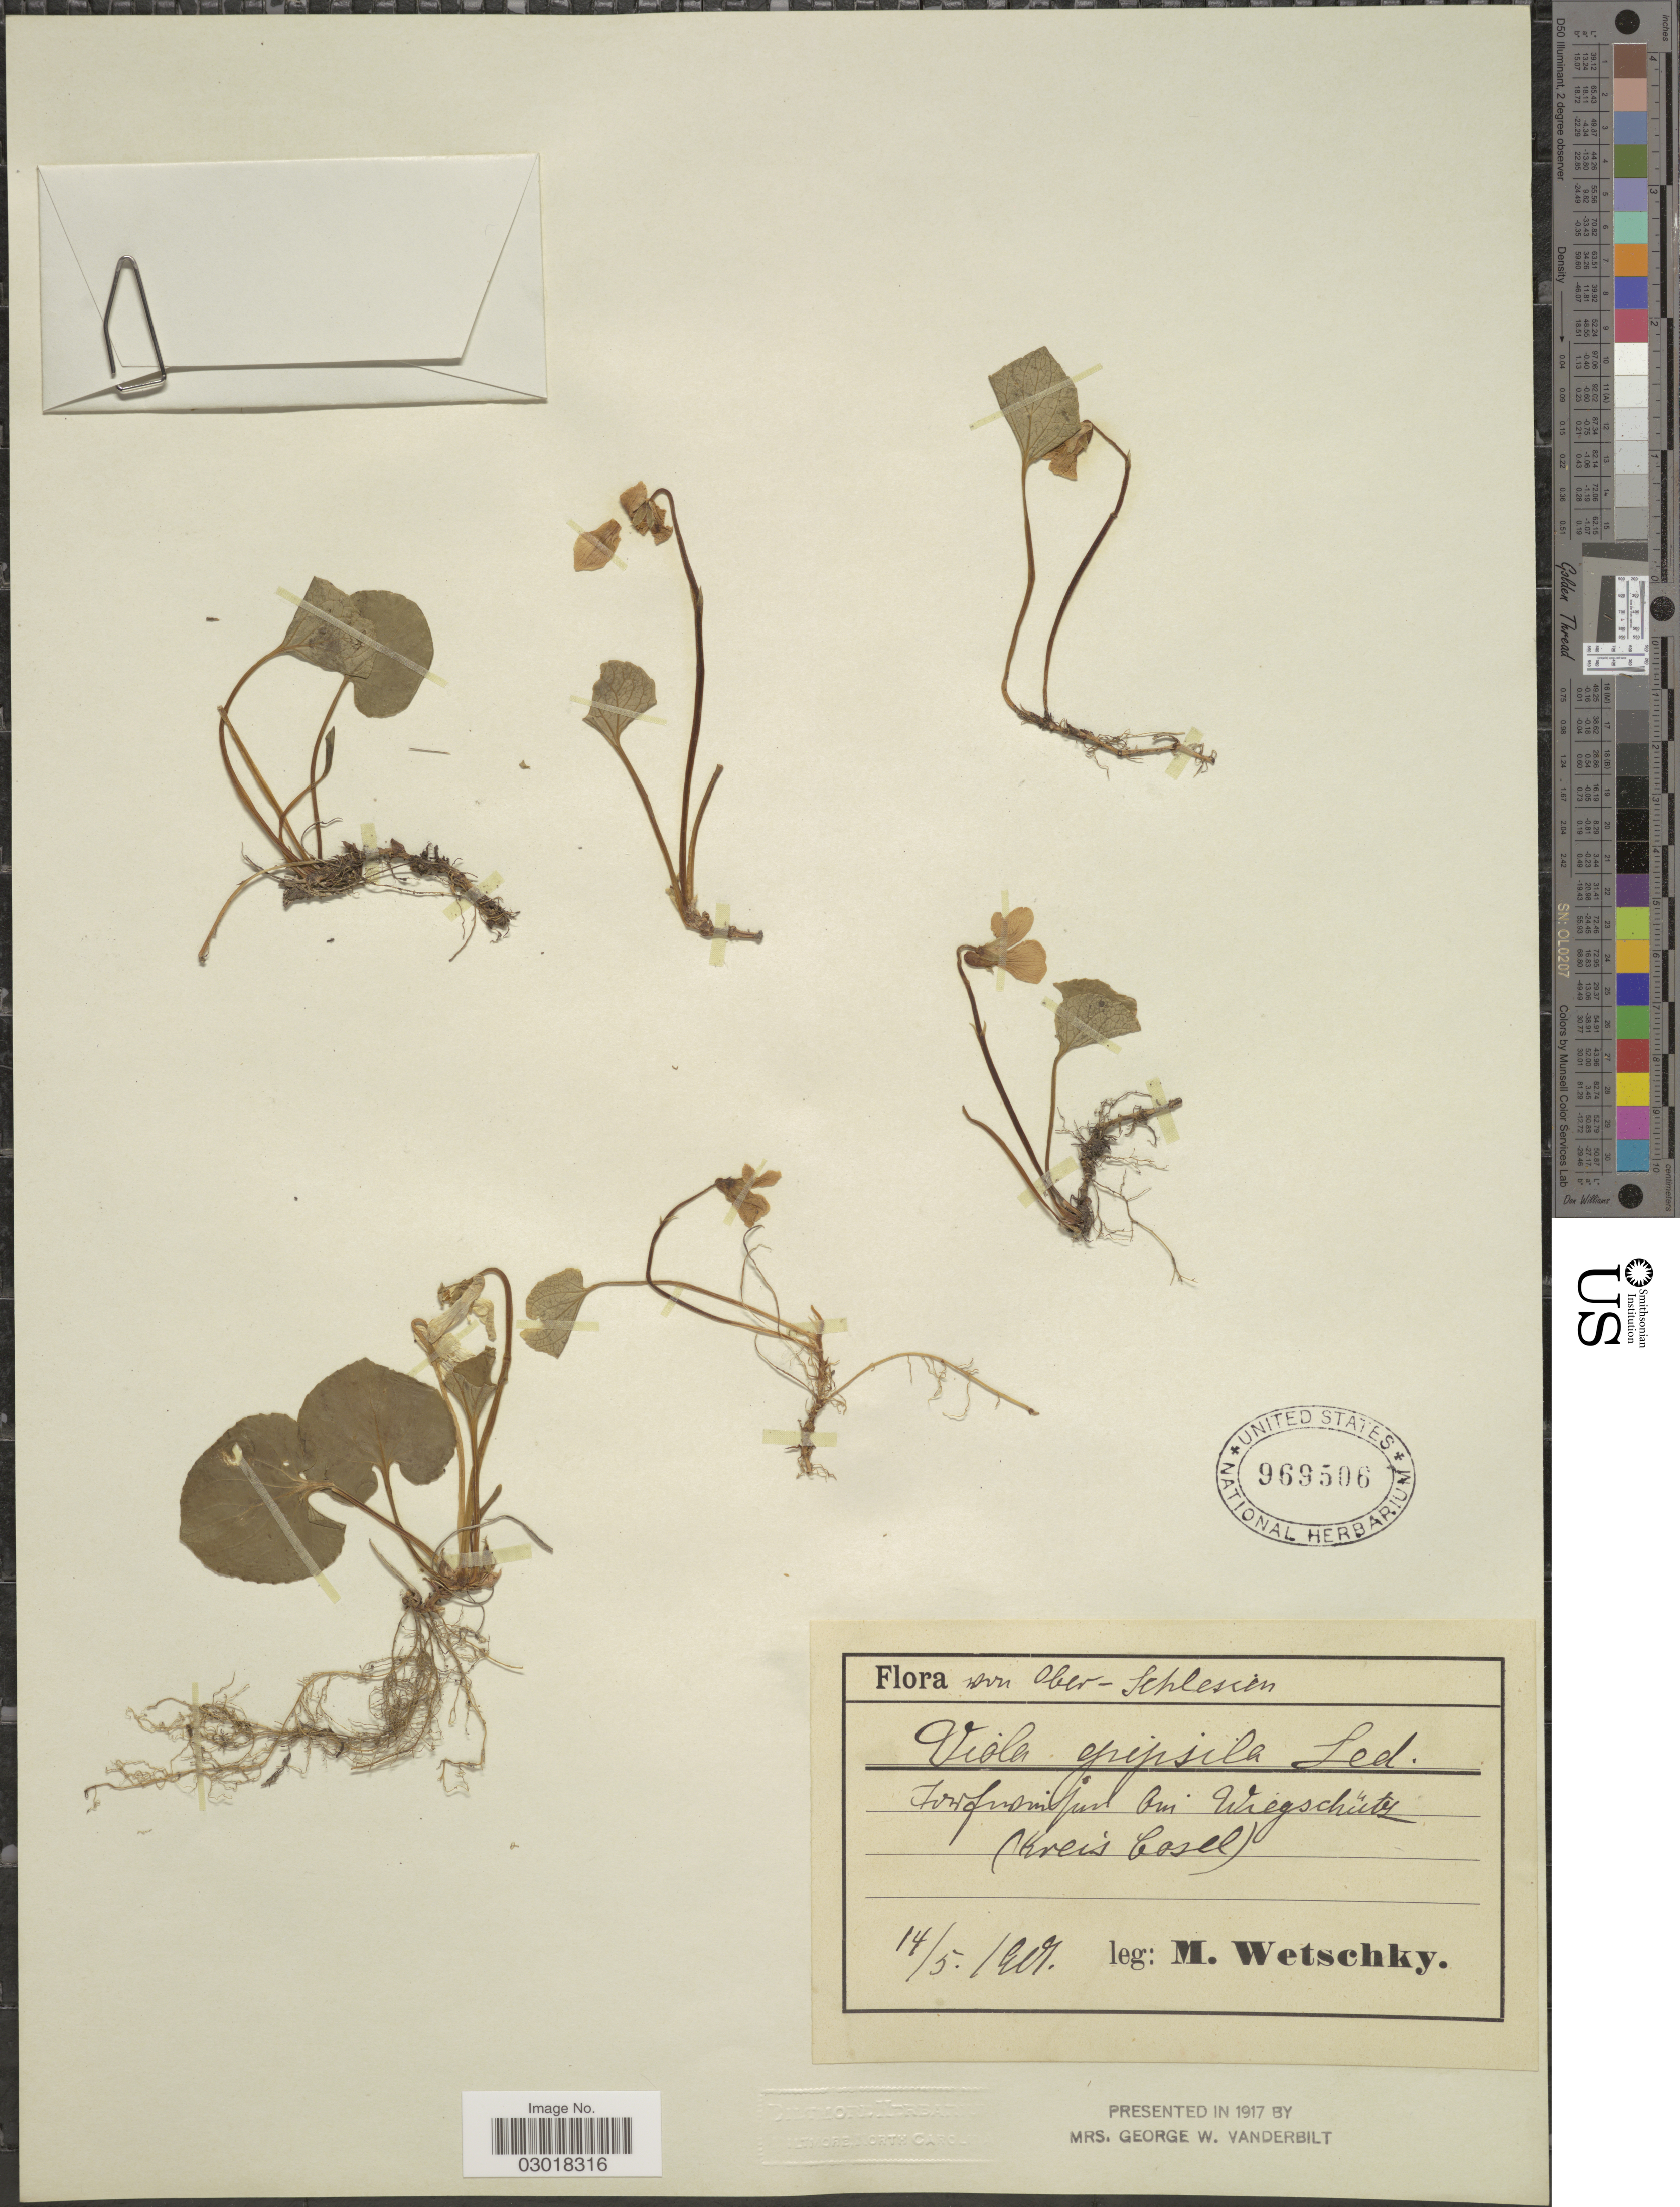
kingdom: Plantae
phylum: Tracheophyta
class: Magnoliopsida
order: Malpighiales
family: Violaceae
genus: Viola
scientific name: Viola arvensis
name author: Murray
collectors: M. Wetschky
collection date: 1901-05-14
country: Poland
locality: Ober-Schlesien. Iorfumonsfun bei Wiegschütz (Kreis bosel). [interpreted]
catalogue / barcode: US 969506